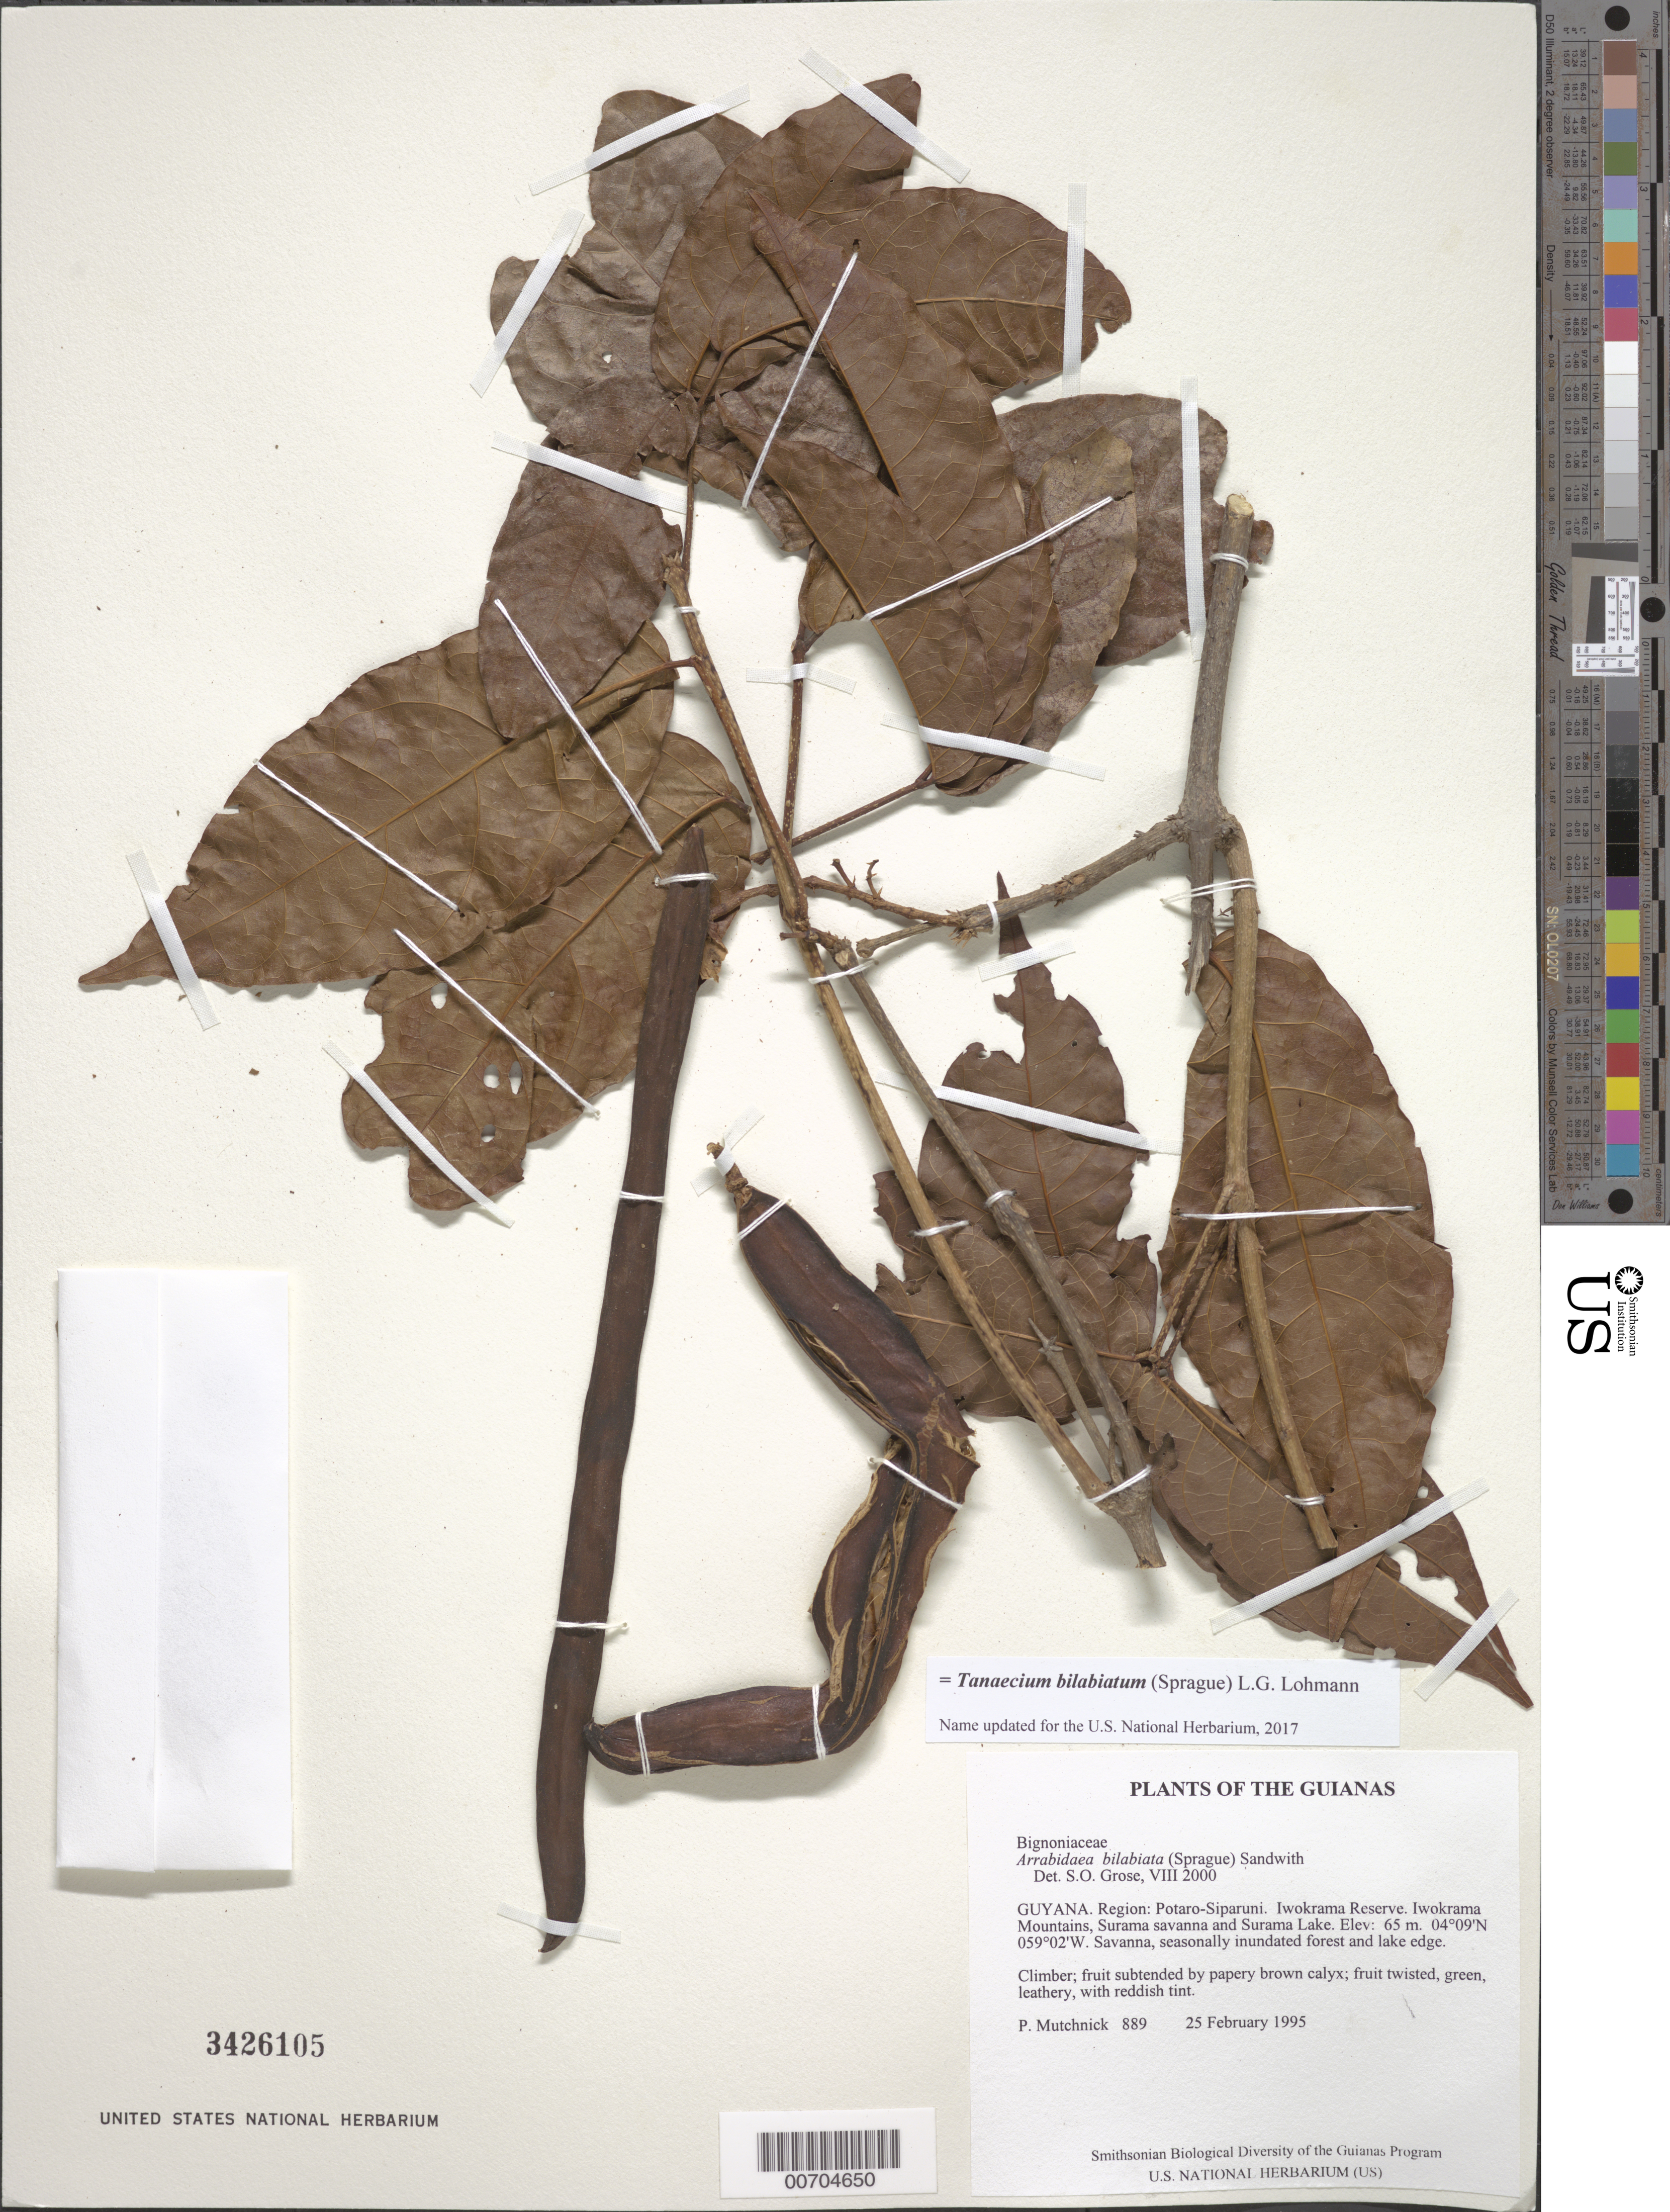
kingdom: Plantae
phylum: Tracheophyta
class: Magnoliopsida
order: Lamiales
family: Bignoniaceae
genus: Tanaecium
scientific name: Tanaecium bilabiatum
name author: (Sprague) L.G. Lohmann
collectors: P. Mutchnick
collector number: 889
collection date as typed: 25 February 1995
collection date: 1995-02-25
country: Guyana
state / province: Potaro-Siparuni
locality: Iwokrama Reserve. Iwokrama Mountains, Surama savanna and Surama Lake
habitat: Savanna, seasonally inundated forest and lake edge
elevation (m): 65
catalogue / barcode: US 3426105